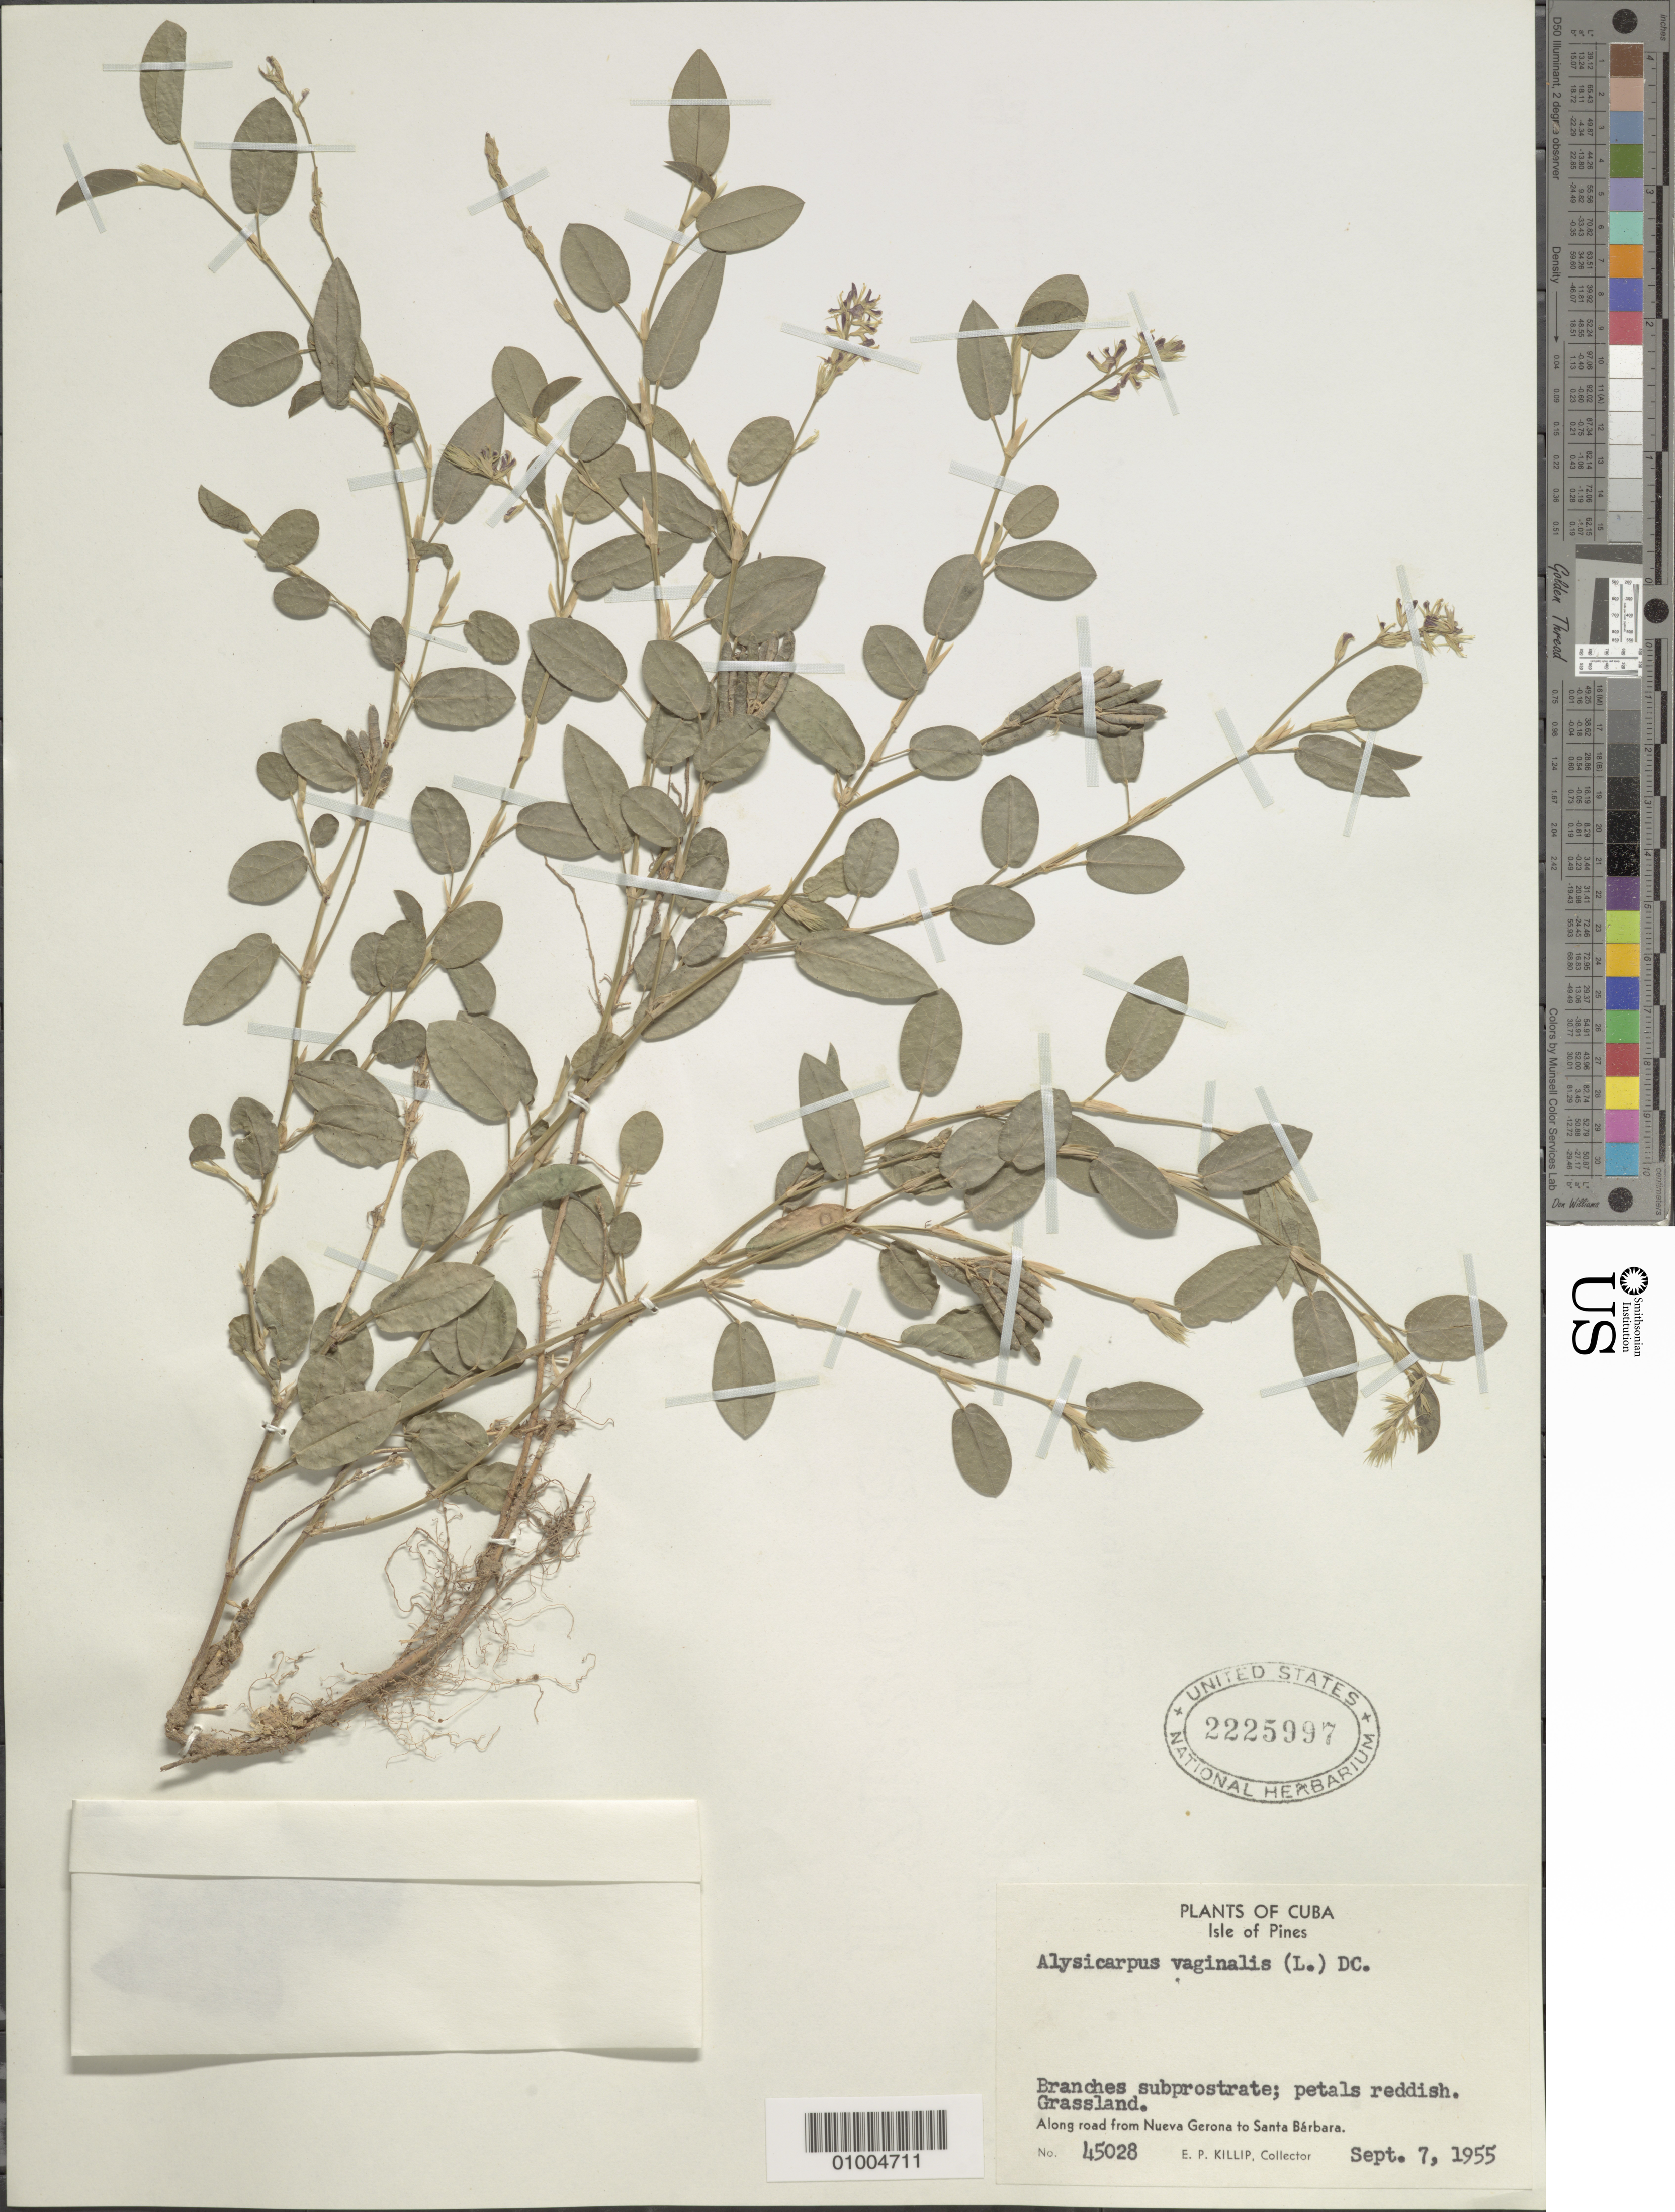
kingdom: Plantae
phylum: Tracheophyta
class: Magnoliopsida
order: Fabales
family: Fabaceae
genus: Alysicarpus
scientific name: Alysicarpus vaginalis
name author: (L.) DC.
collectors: E. P. Killip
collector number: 45028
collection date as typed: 07 Sep 1955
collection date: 1955-09-07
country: Cuba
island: Isla de la Juventud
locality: Branches subprostrate; petals reddish Grassland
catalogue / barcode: US 2225997